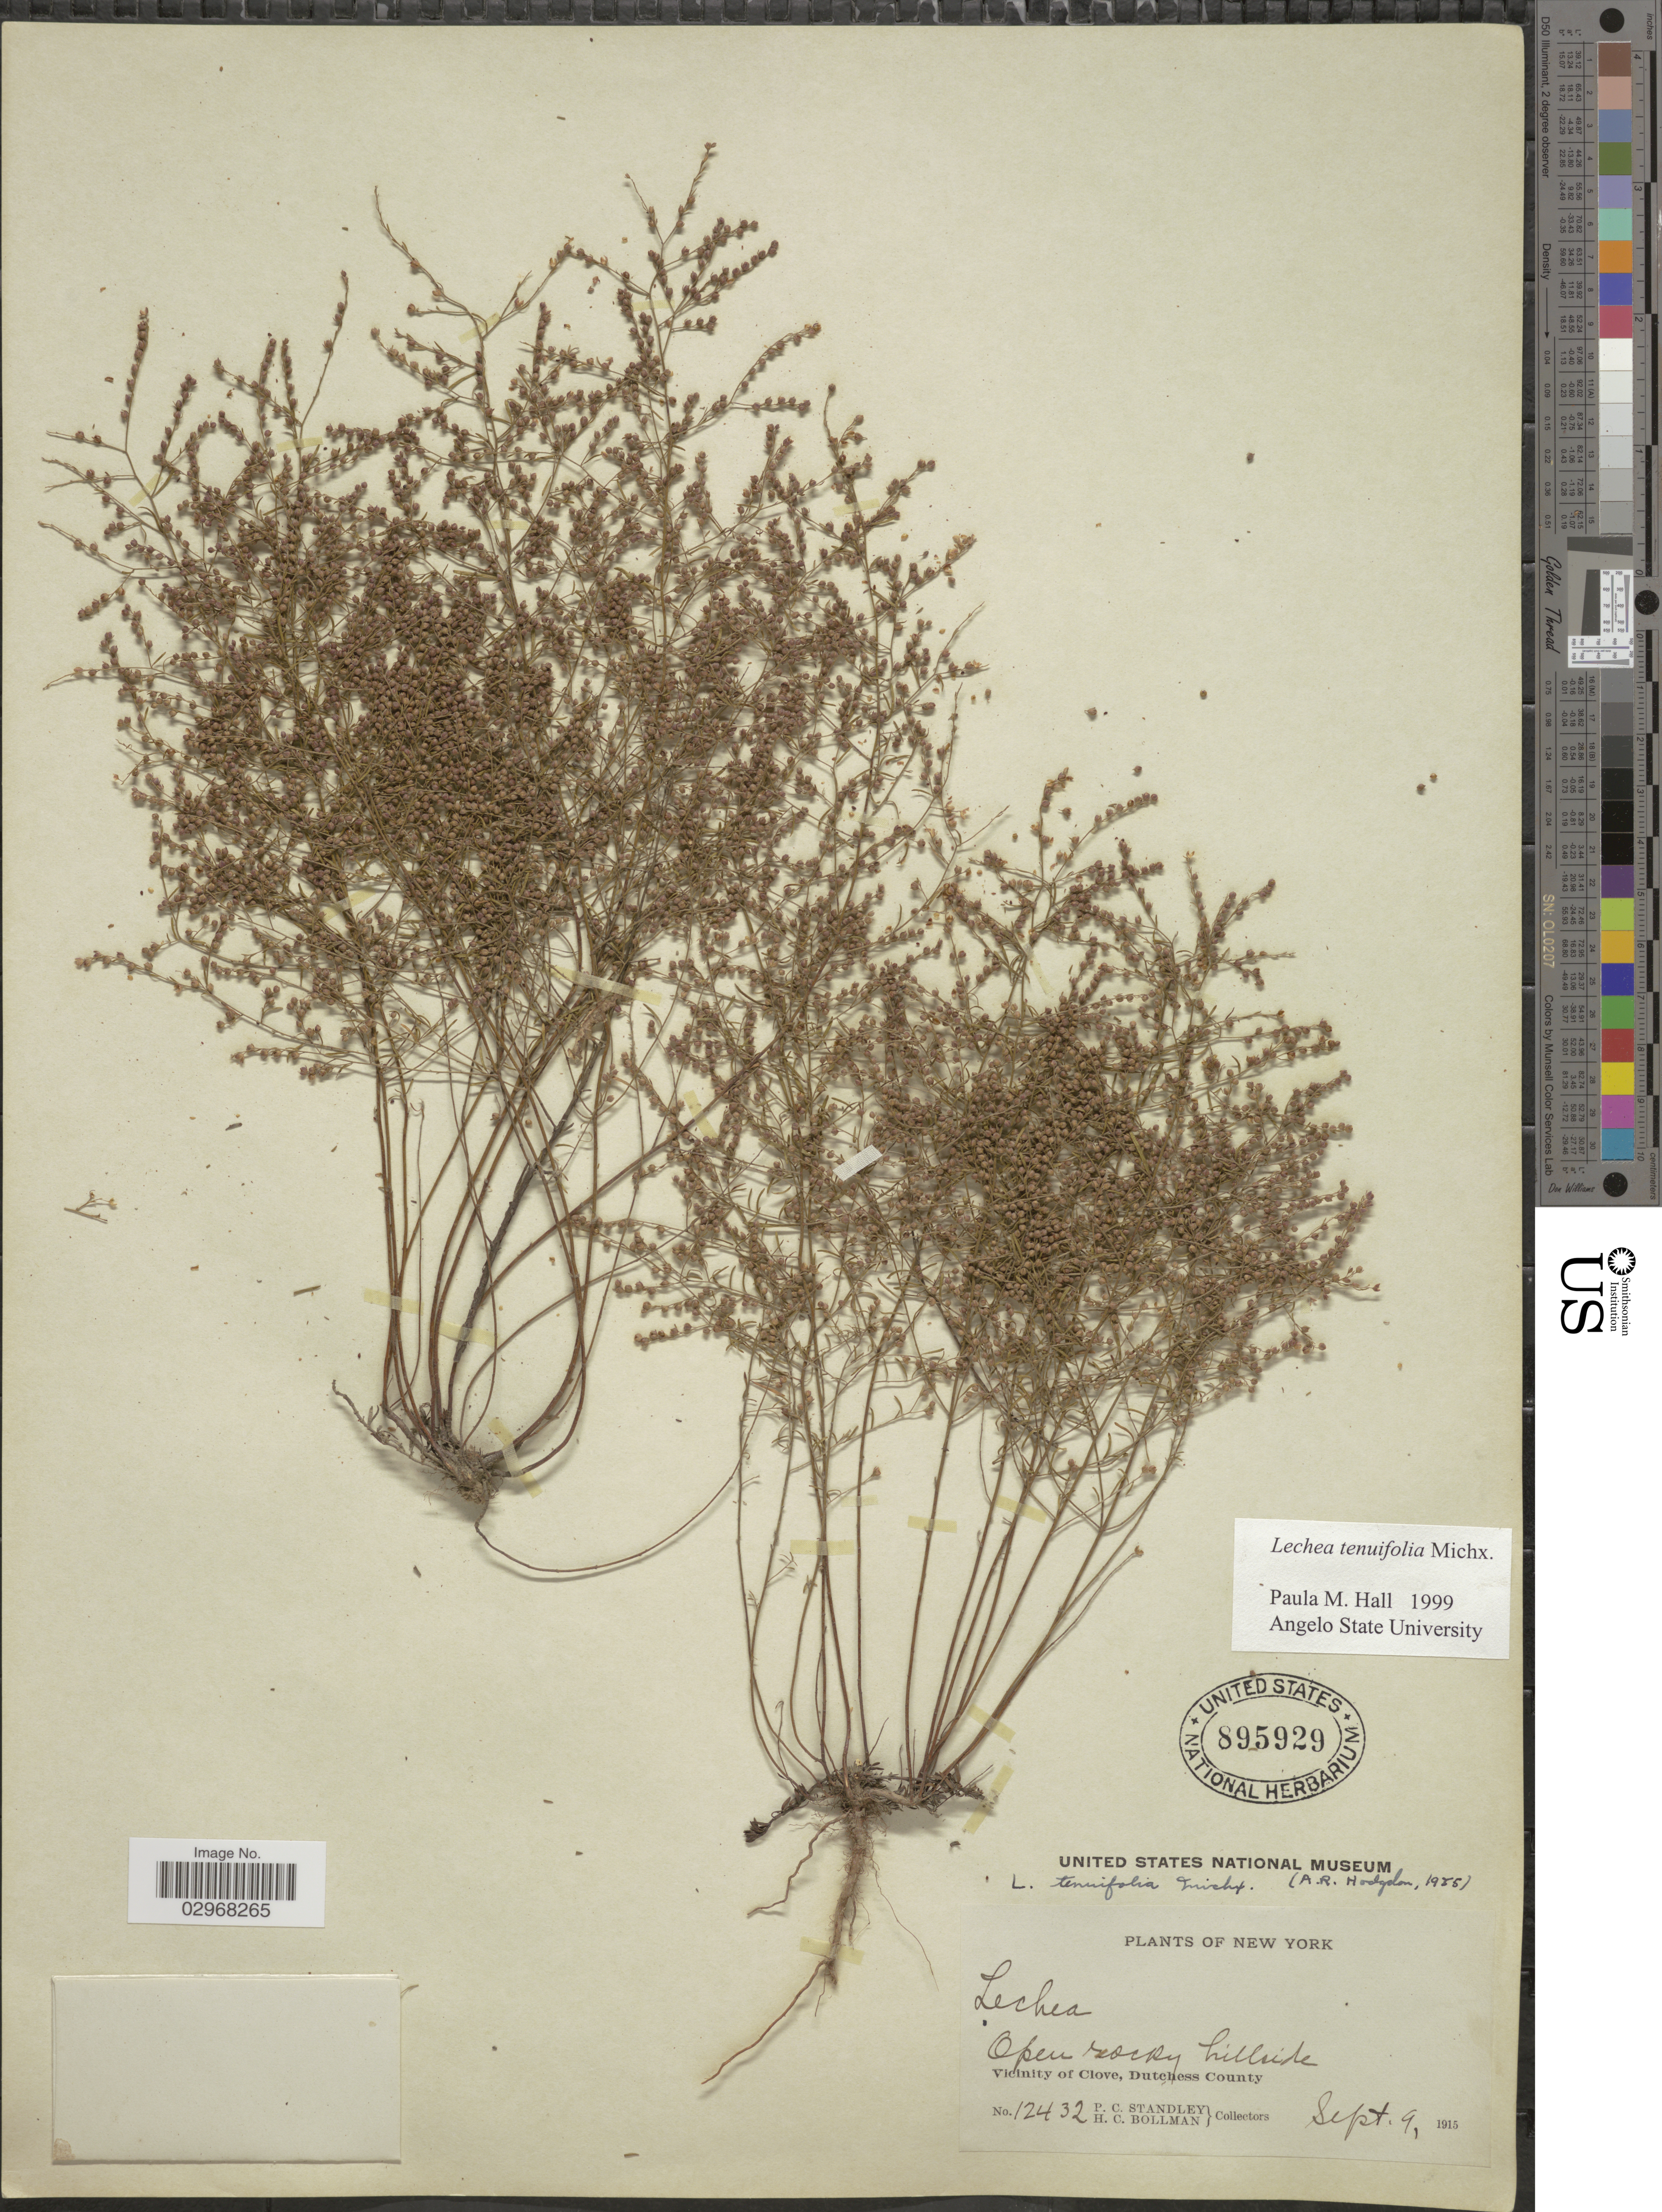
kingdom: Plantae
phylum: Tracheophyta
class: Magnoliopsida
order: Malvales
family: Cistaceae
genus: Lechea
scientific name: Lechea tenuifolia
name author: Michx.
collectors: P. C. Standley & H. C. Bollman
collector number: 12432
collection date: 1915-09-09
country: United States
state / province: New York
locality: Open rocky hillside. Vicinity of Clove, Dutchess County.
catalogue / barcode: US 895929